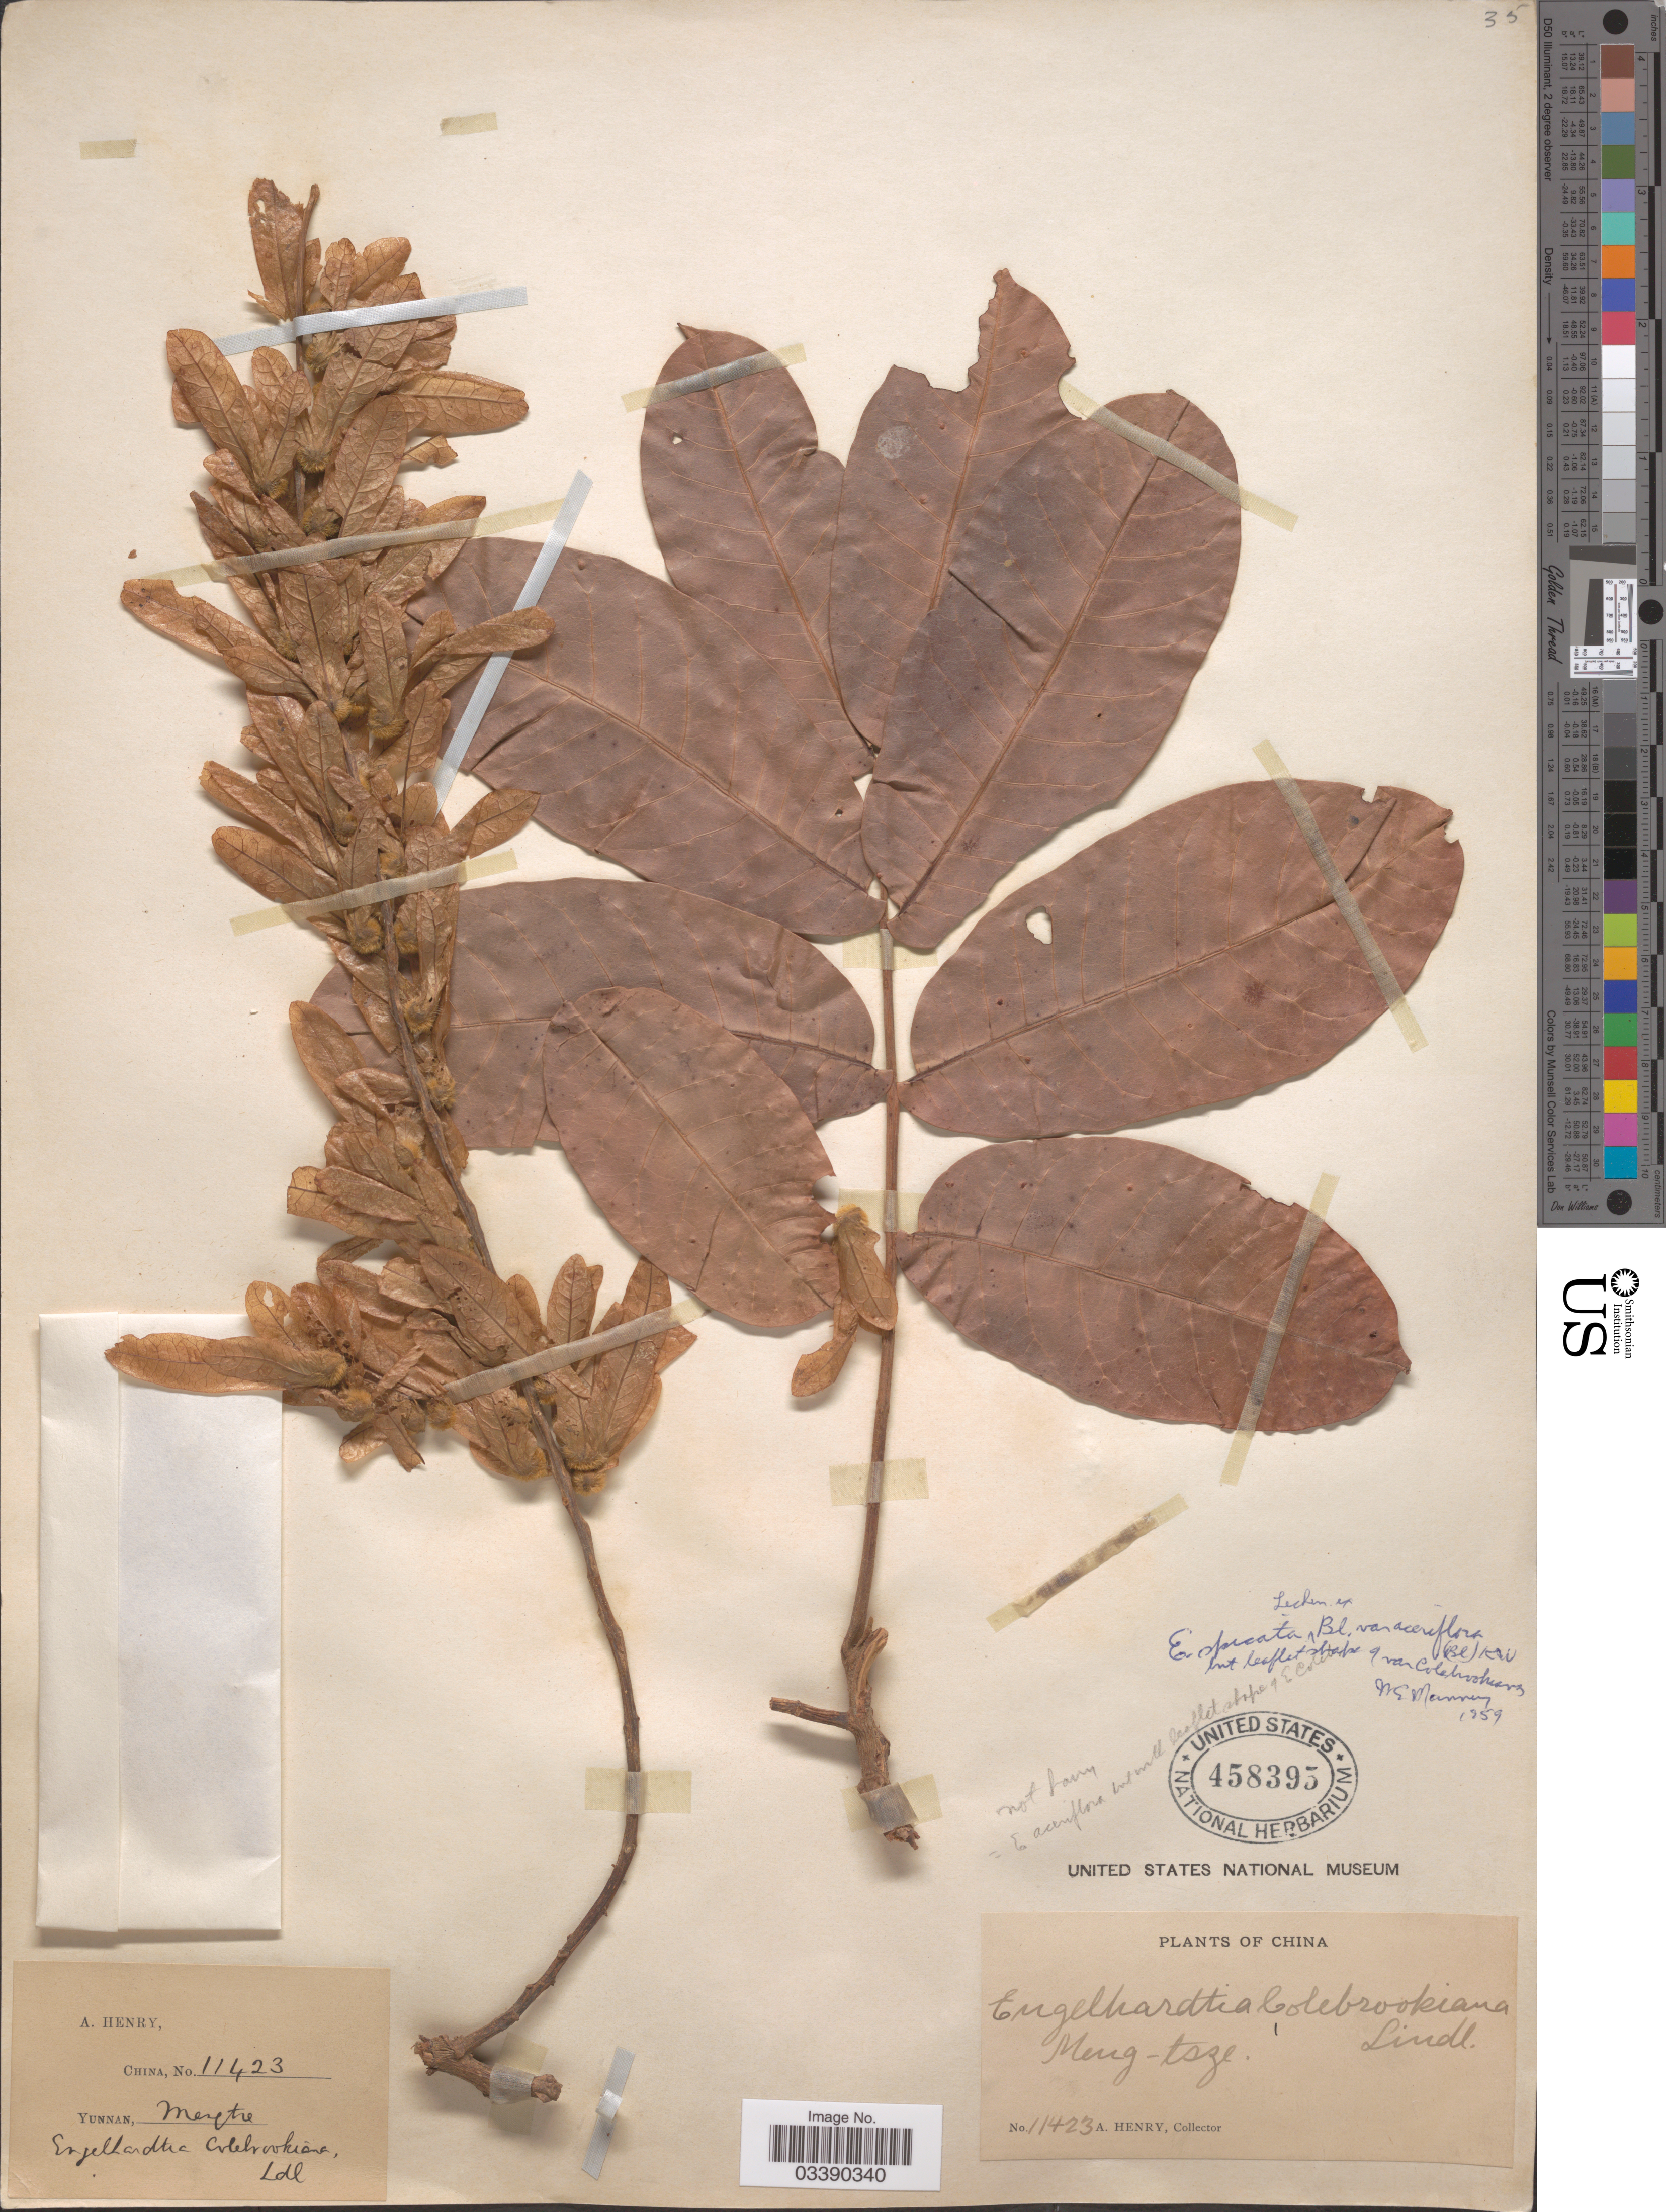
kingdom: Plantae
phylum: Tracheophyta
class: Magnoliopsida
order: Fagales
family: Juglandaceae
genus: Engelhardia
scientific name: Engelhardia spicata var. aceriflora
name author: (Reinw.) Koord. & Valeton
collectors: A. Henry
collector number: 11423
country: China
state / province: Yunnan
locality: Meng-tsze.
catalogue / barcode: US 458395